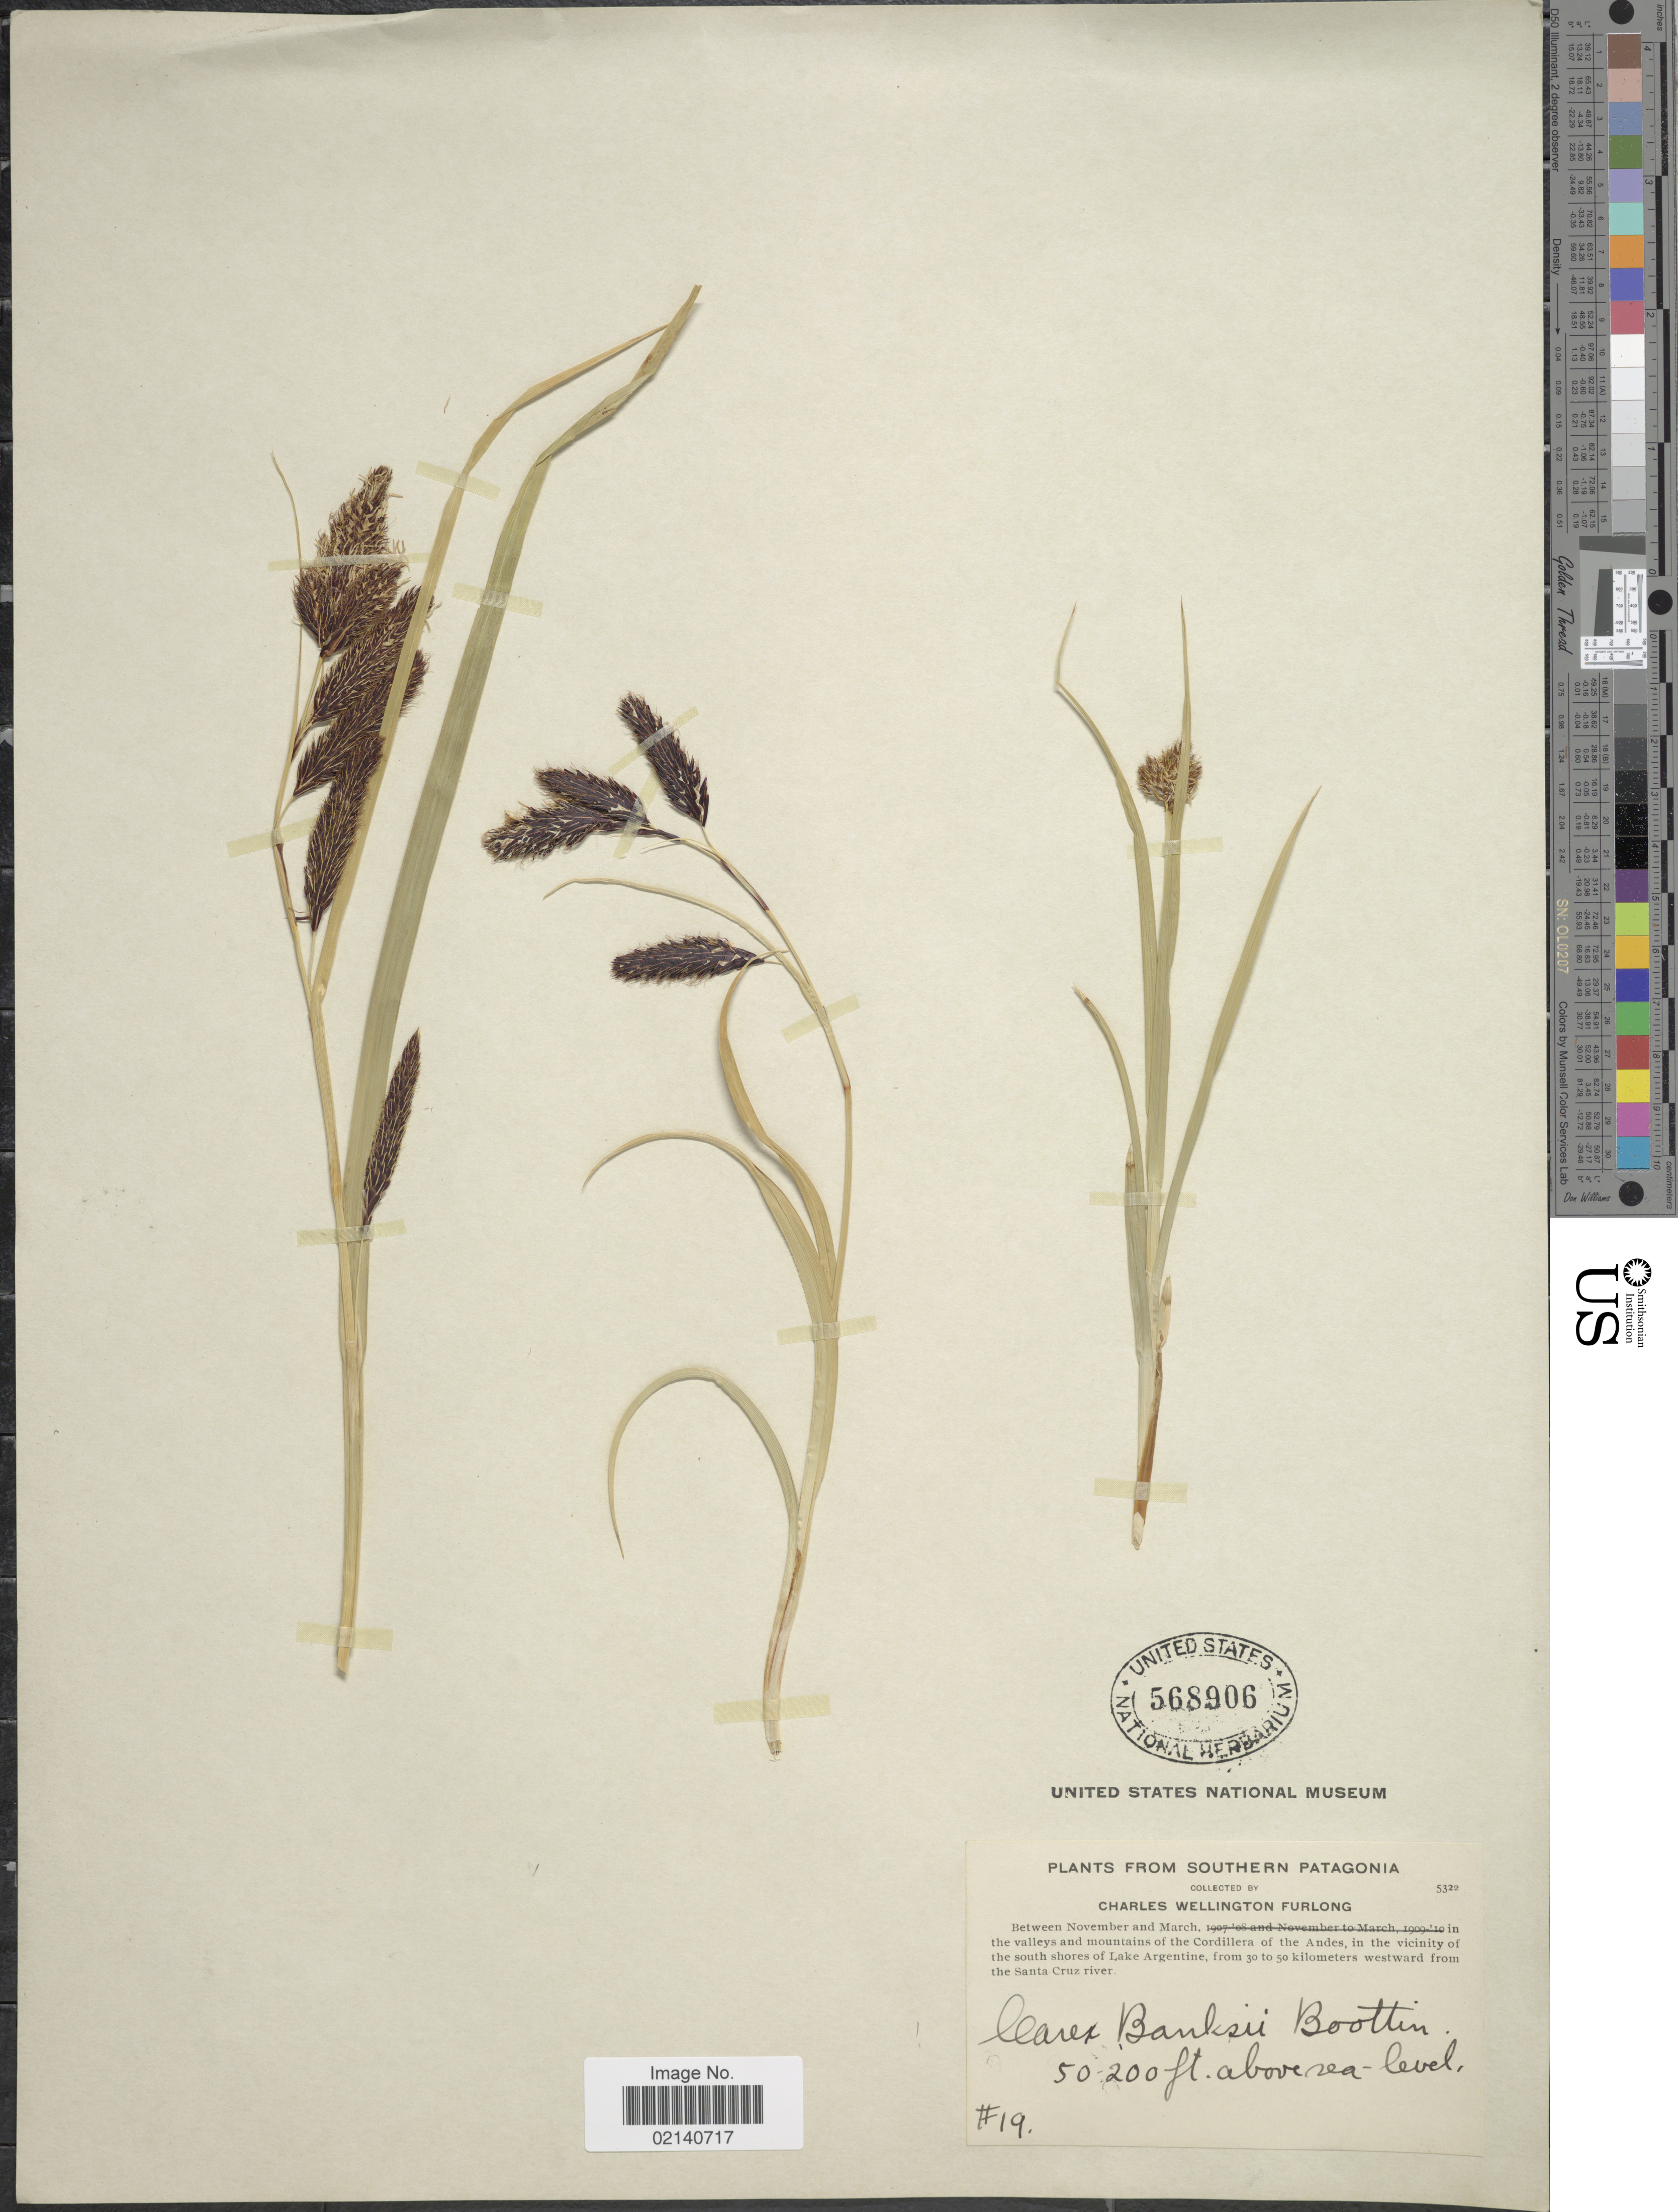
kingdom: Plantae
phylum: Tracheophyta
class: Liliopsida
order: Poales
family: Cyperaceae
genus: Carex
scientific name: Carex banksii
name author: Boott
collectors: C. Furlong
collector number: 19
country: Argentina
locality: Southern Patagonia. The valleys and mountains of the Cordillera of the Andes, in the vicinity of the south shores of Lake Argentine, from 30 to 50 kilometers westward from Santa Cruz River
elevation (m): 15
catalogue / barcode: US 568906